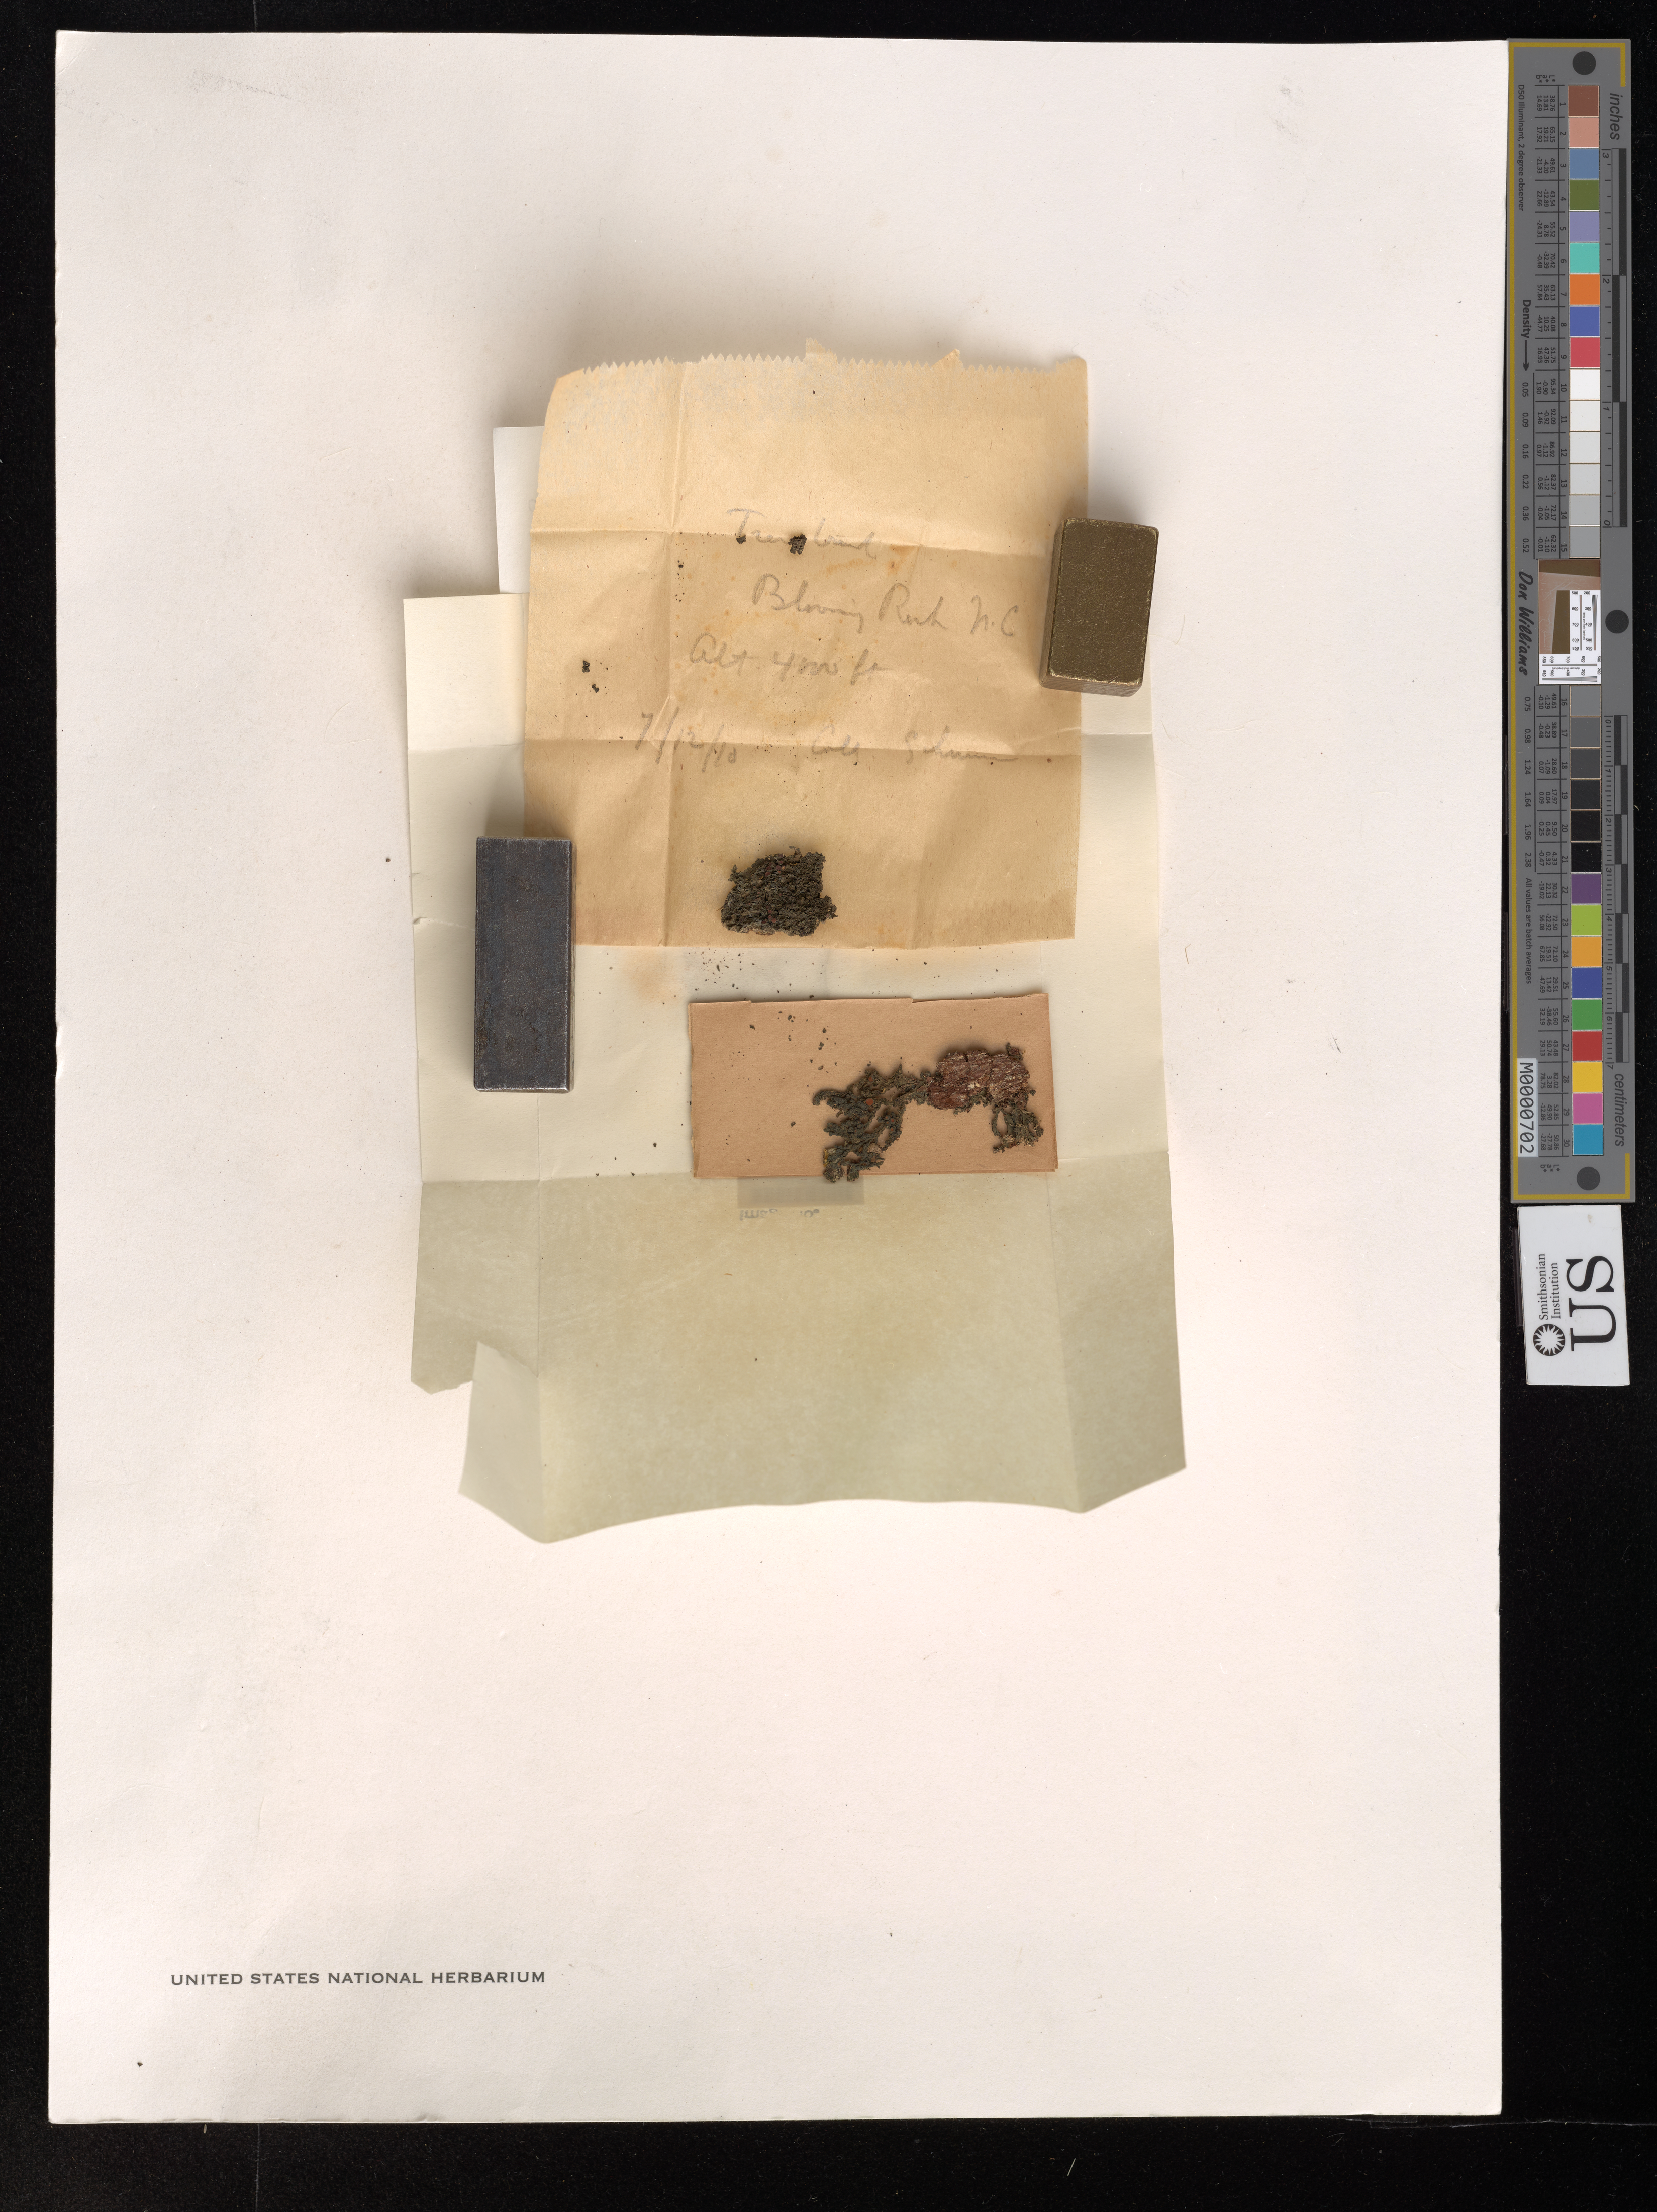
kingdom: Fungi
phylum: Ascomycota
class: Lecanoromycetes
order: Peltigerales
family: Collemataceae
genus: Leptogium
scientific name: Leptogium apalachense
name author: (Tuck.) Nyl.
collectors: S. Rapp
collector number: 4847 and 1866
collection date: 1903-02-12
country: United States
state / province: Florida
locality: Sanford.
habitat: Wood